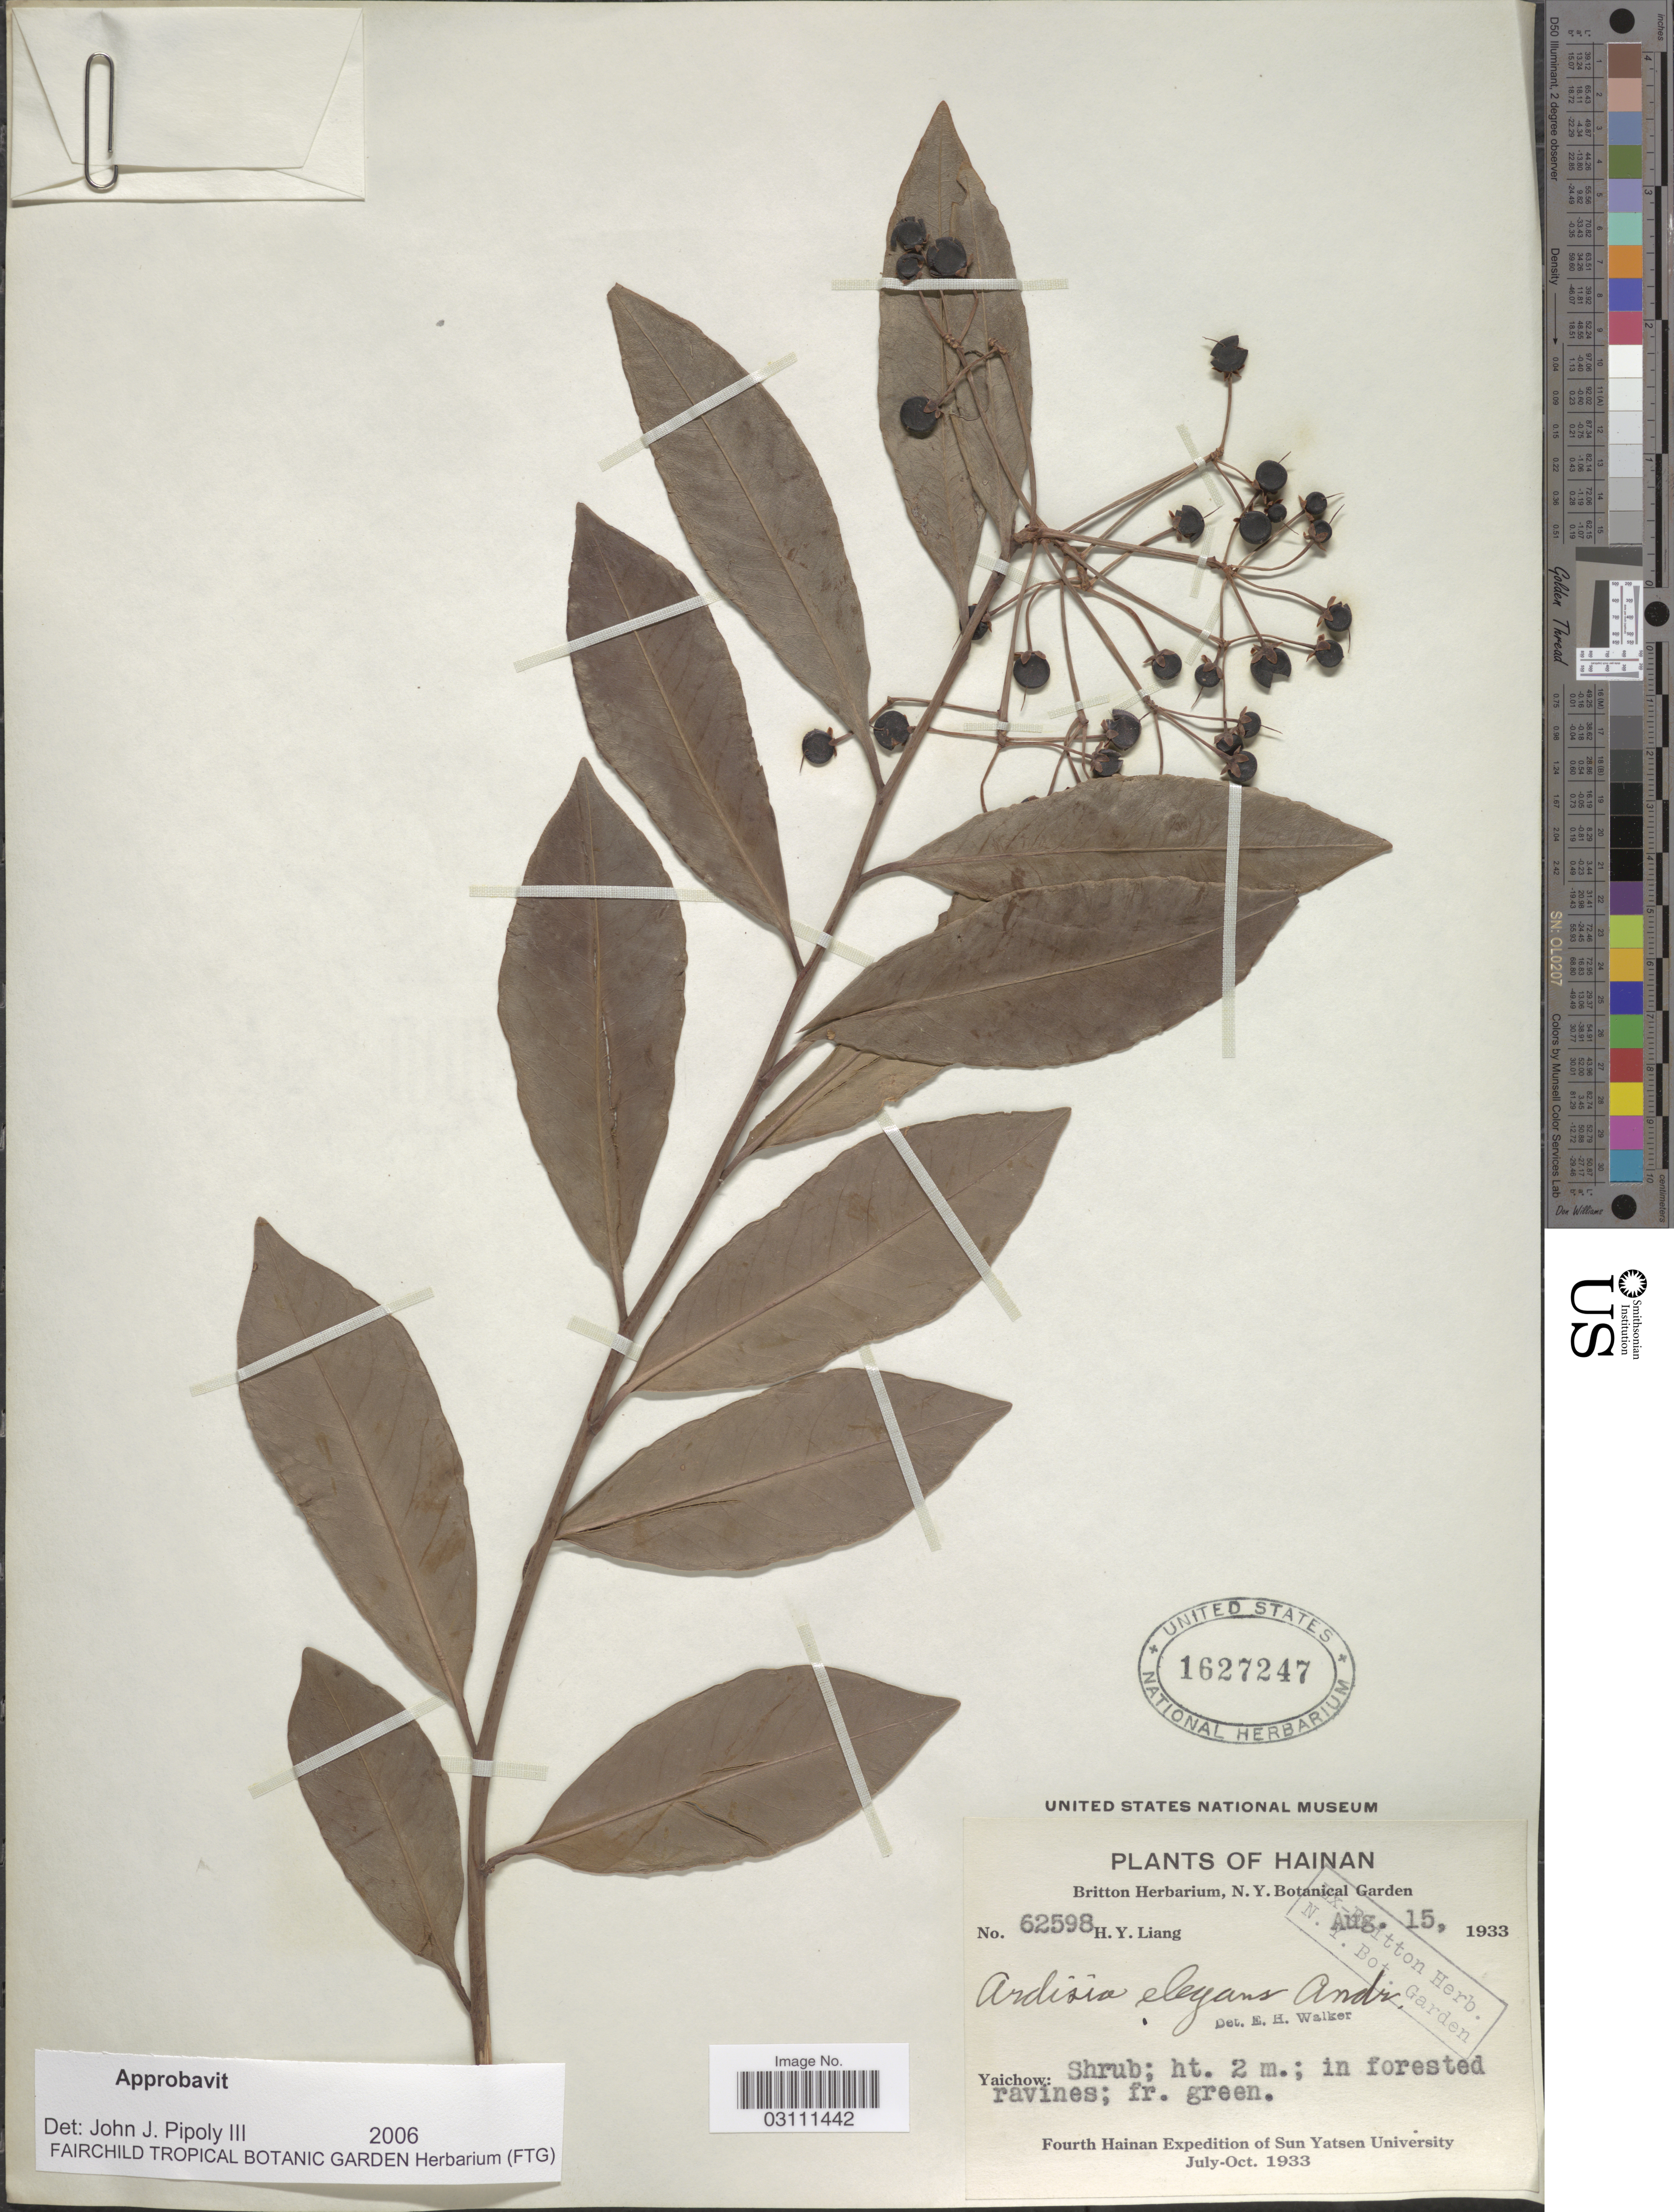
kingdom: Plantae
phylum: Tracheophyta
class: Magnoliopsida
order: Ericales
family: Primulaceae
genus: Ardisia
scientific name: Ardisia elegans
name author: Andrews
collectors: H. Y. Liang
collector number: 62598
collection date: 1933-08-15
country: China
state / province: Hainan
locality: Yaichow.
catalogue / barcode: US 1627247